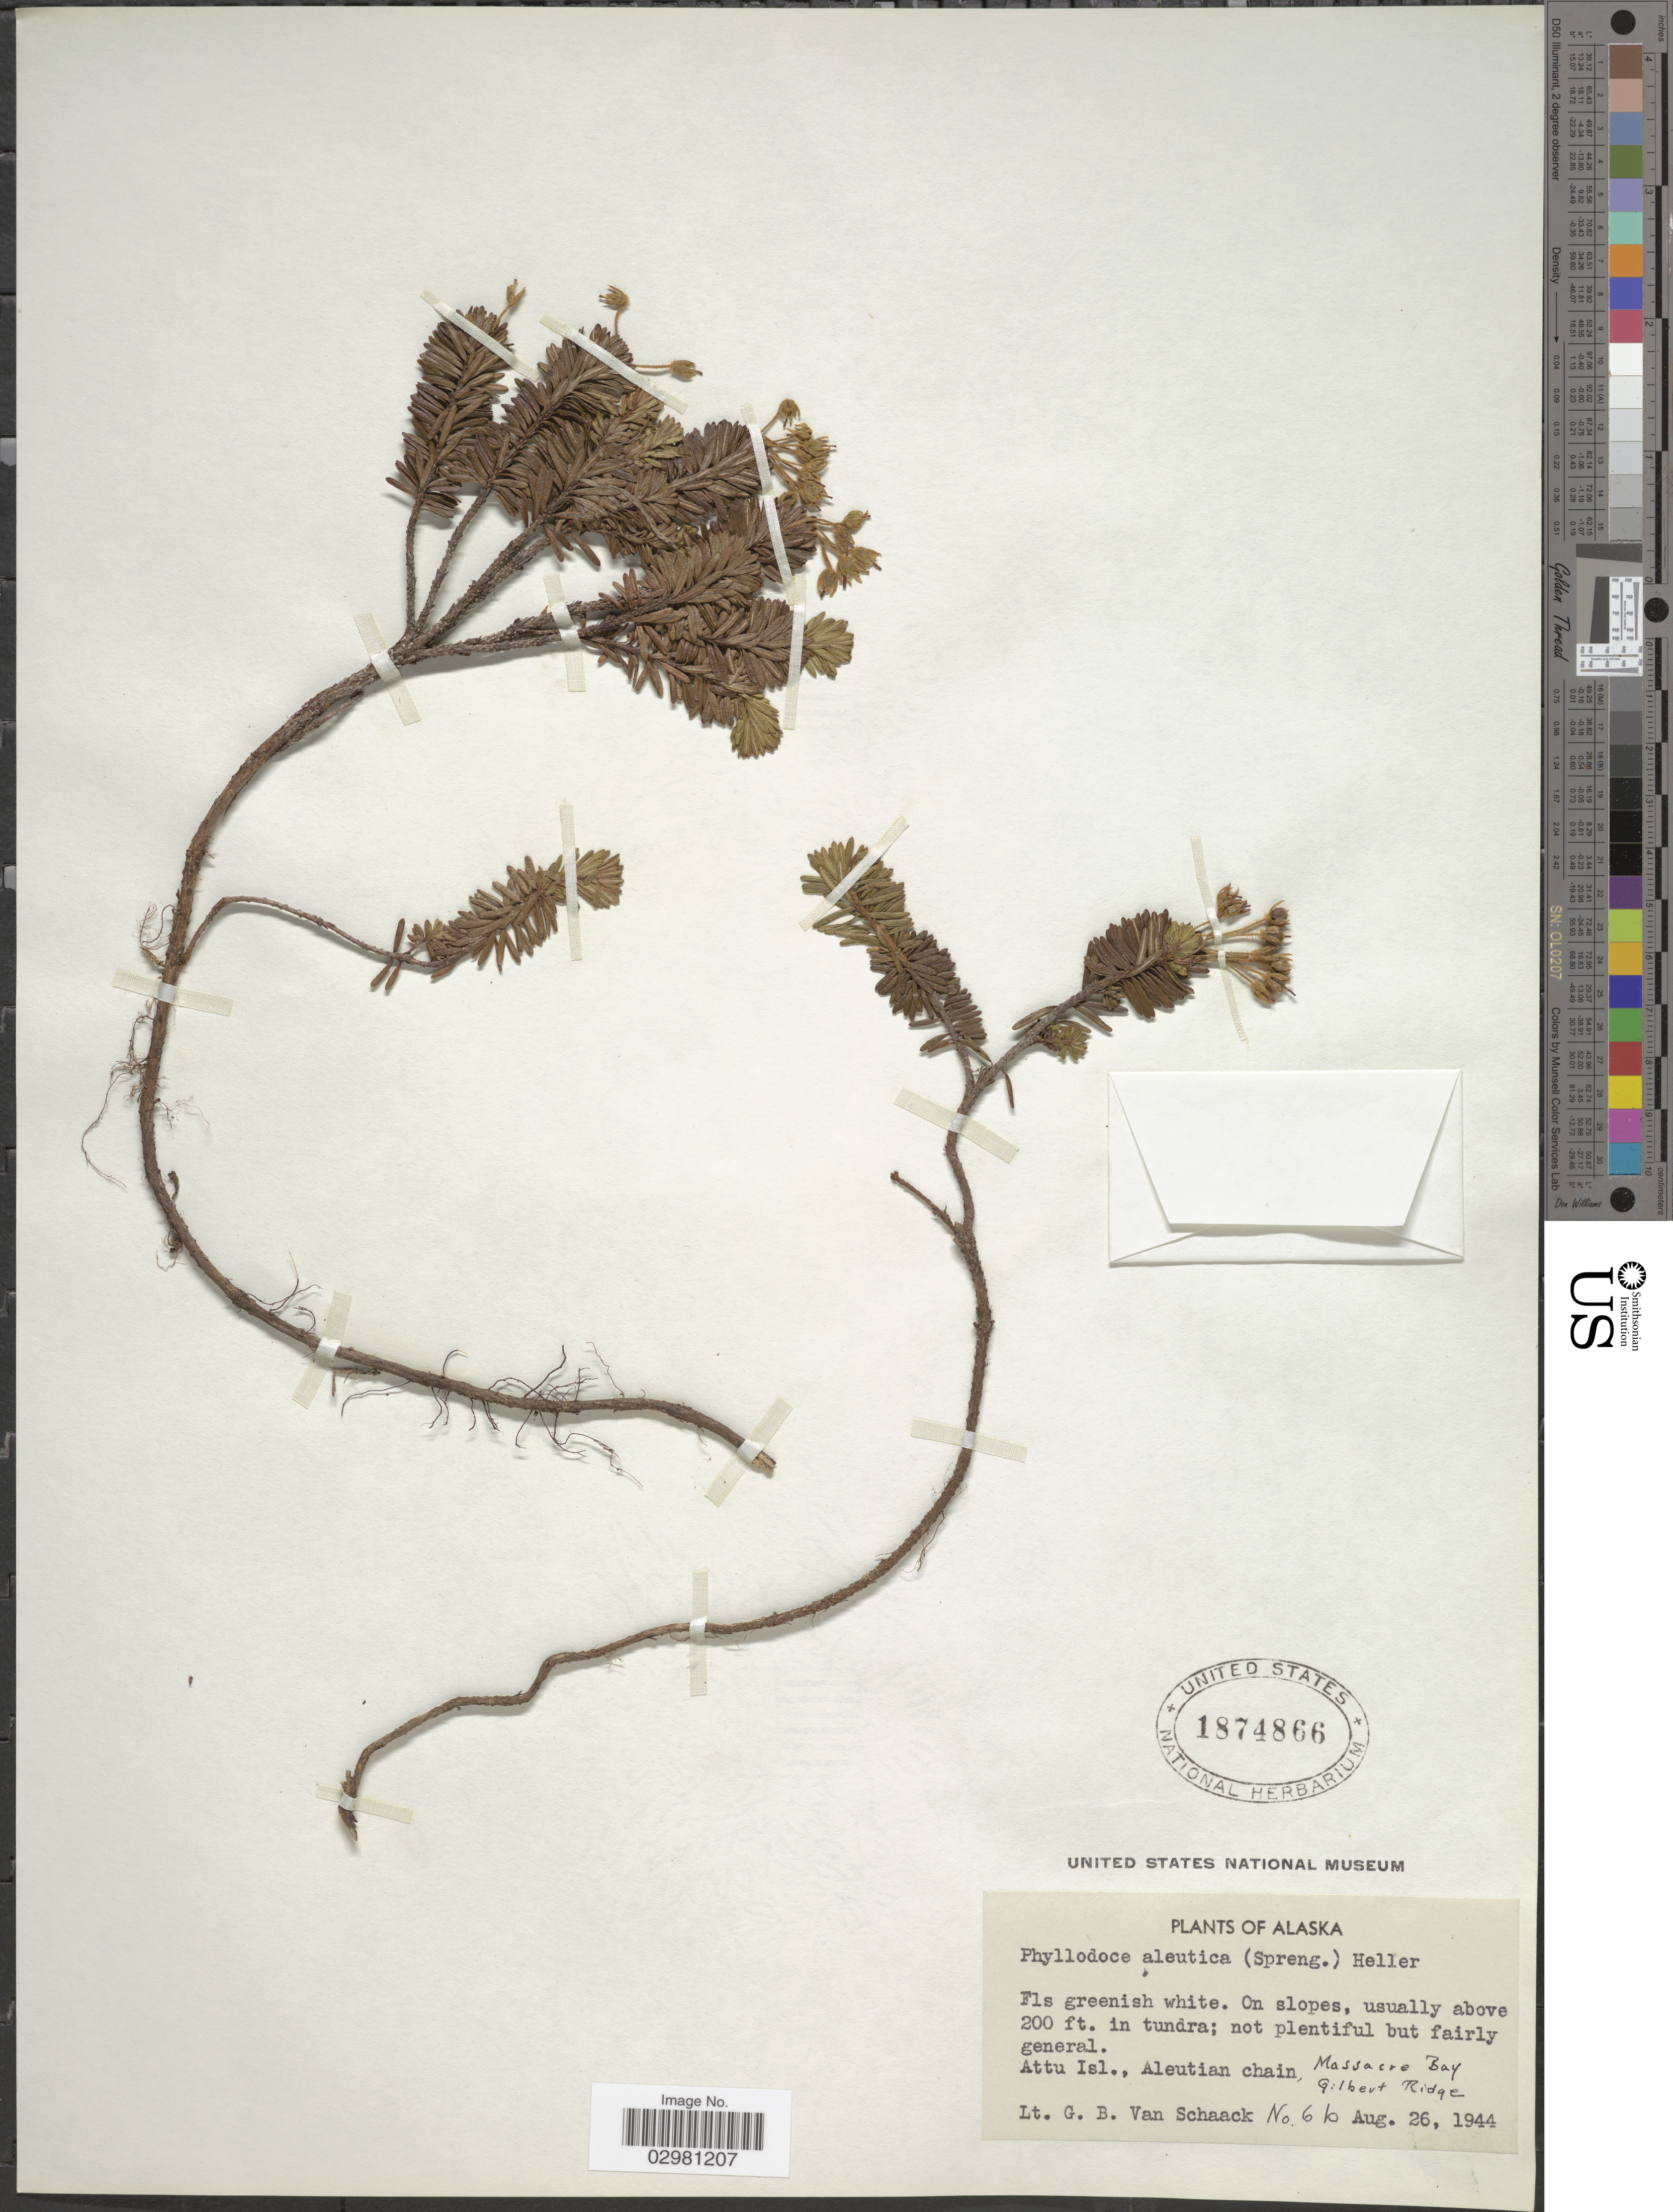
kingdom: Plantae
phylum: Tracheophyta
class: Magnoliopsida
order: Ericales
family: Ericaceae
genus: Phyllodoce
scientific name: Phyllodoce aleutica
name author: (Spreng.) A. Heller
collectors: G. Van Schaack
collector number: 6b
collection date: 1944-08-26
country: United States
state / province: Alaska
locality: Attu Isl., Aleutian chain, Massacre Bay, Gilbert Ridge.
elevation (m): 61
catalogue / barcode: US 1874866